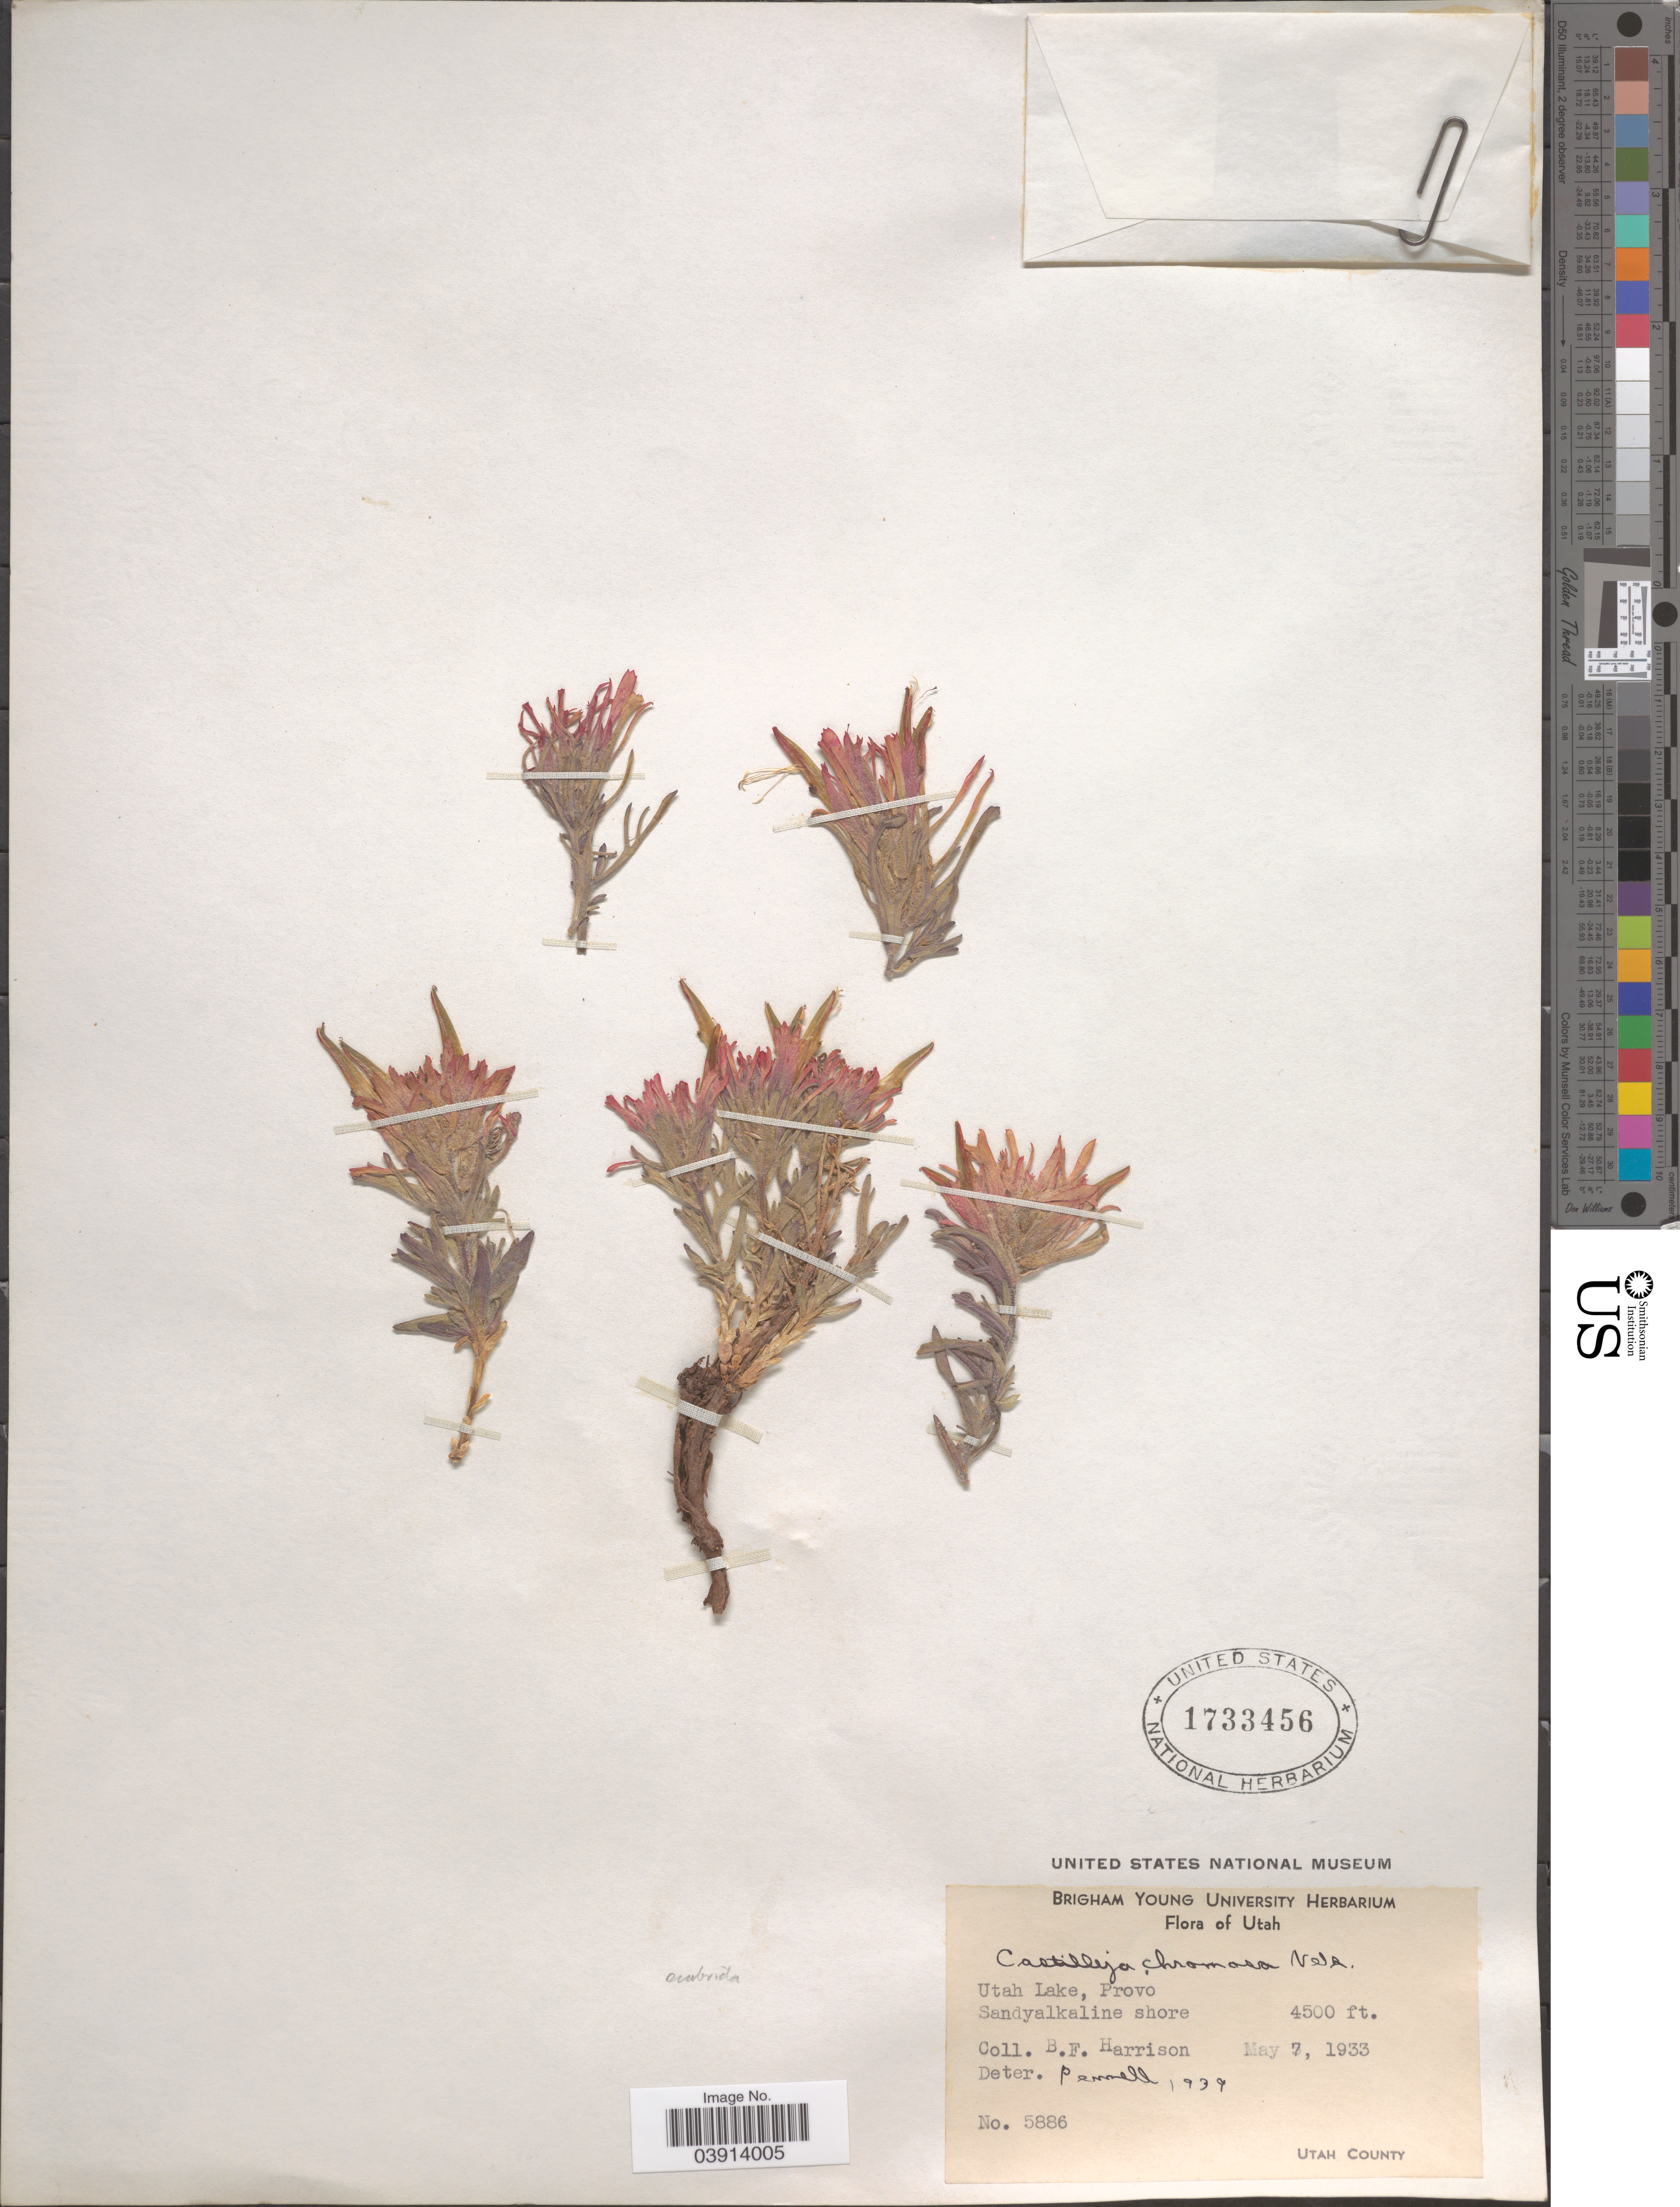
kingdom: Plantae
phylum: Tracheophyta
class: Magnoliopsida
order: Lamiales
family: Orobanchaceae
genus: Castilleja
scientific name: Castilleja scabrida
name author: Eastw.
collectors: B. F. Harrison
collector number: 5886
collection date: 1933-05-07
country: United States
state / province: Utah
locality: Utah lake, Provo. Sandyalkaline shore. Utah County.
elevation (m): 1372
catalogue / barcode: US 1733456